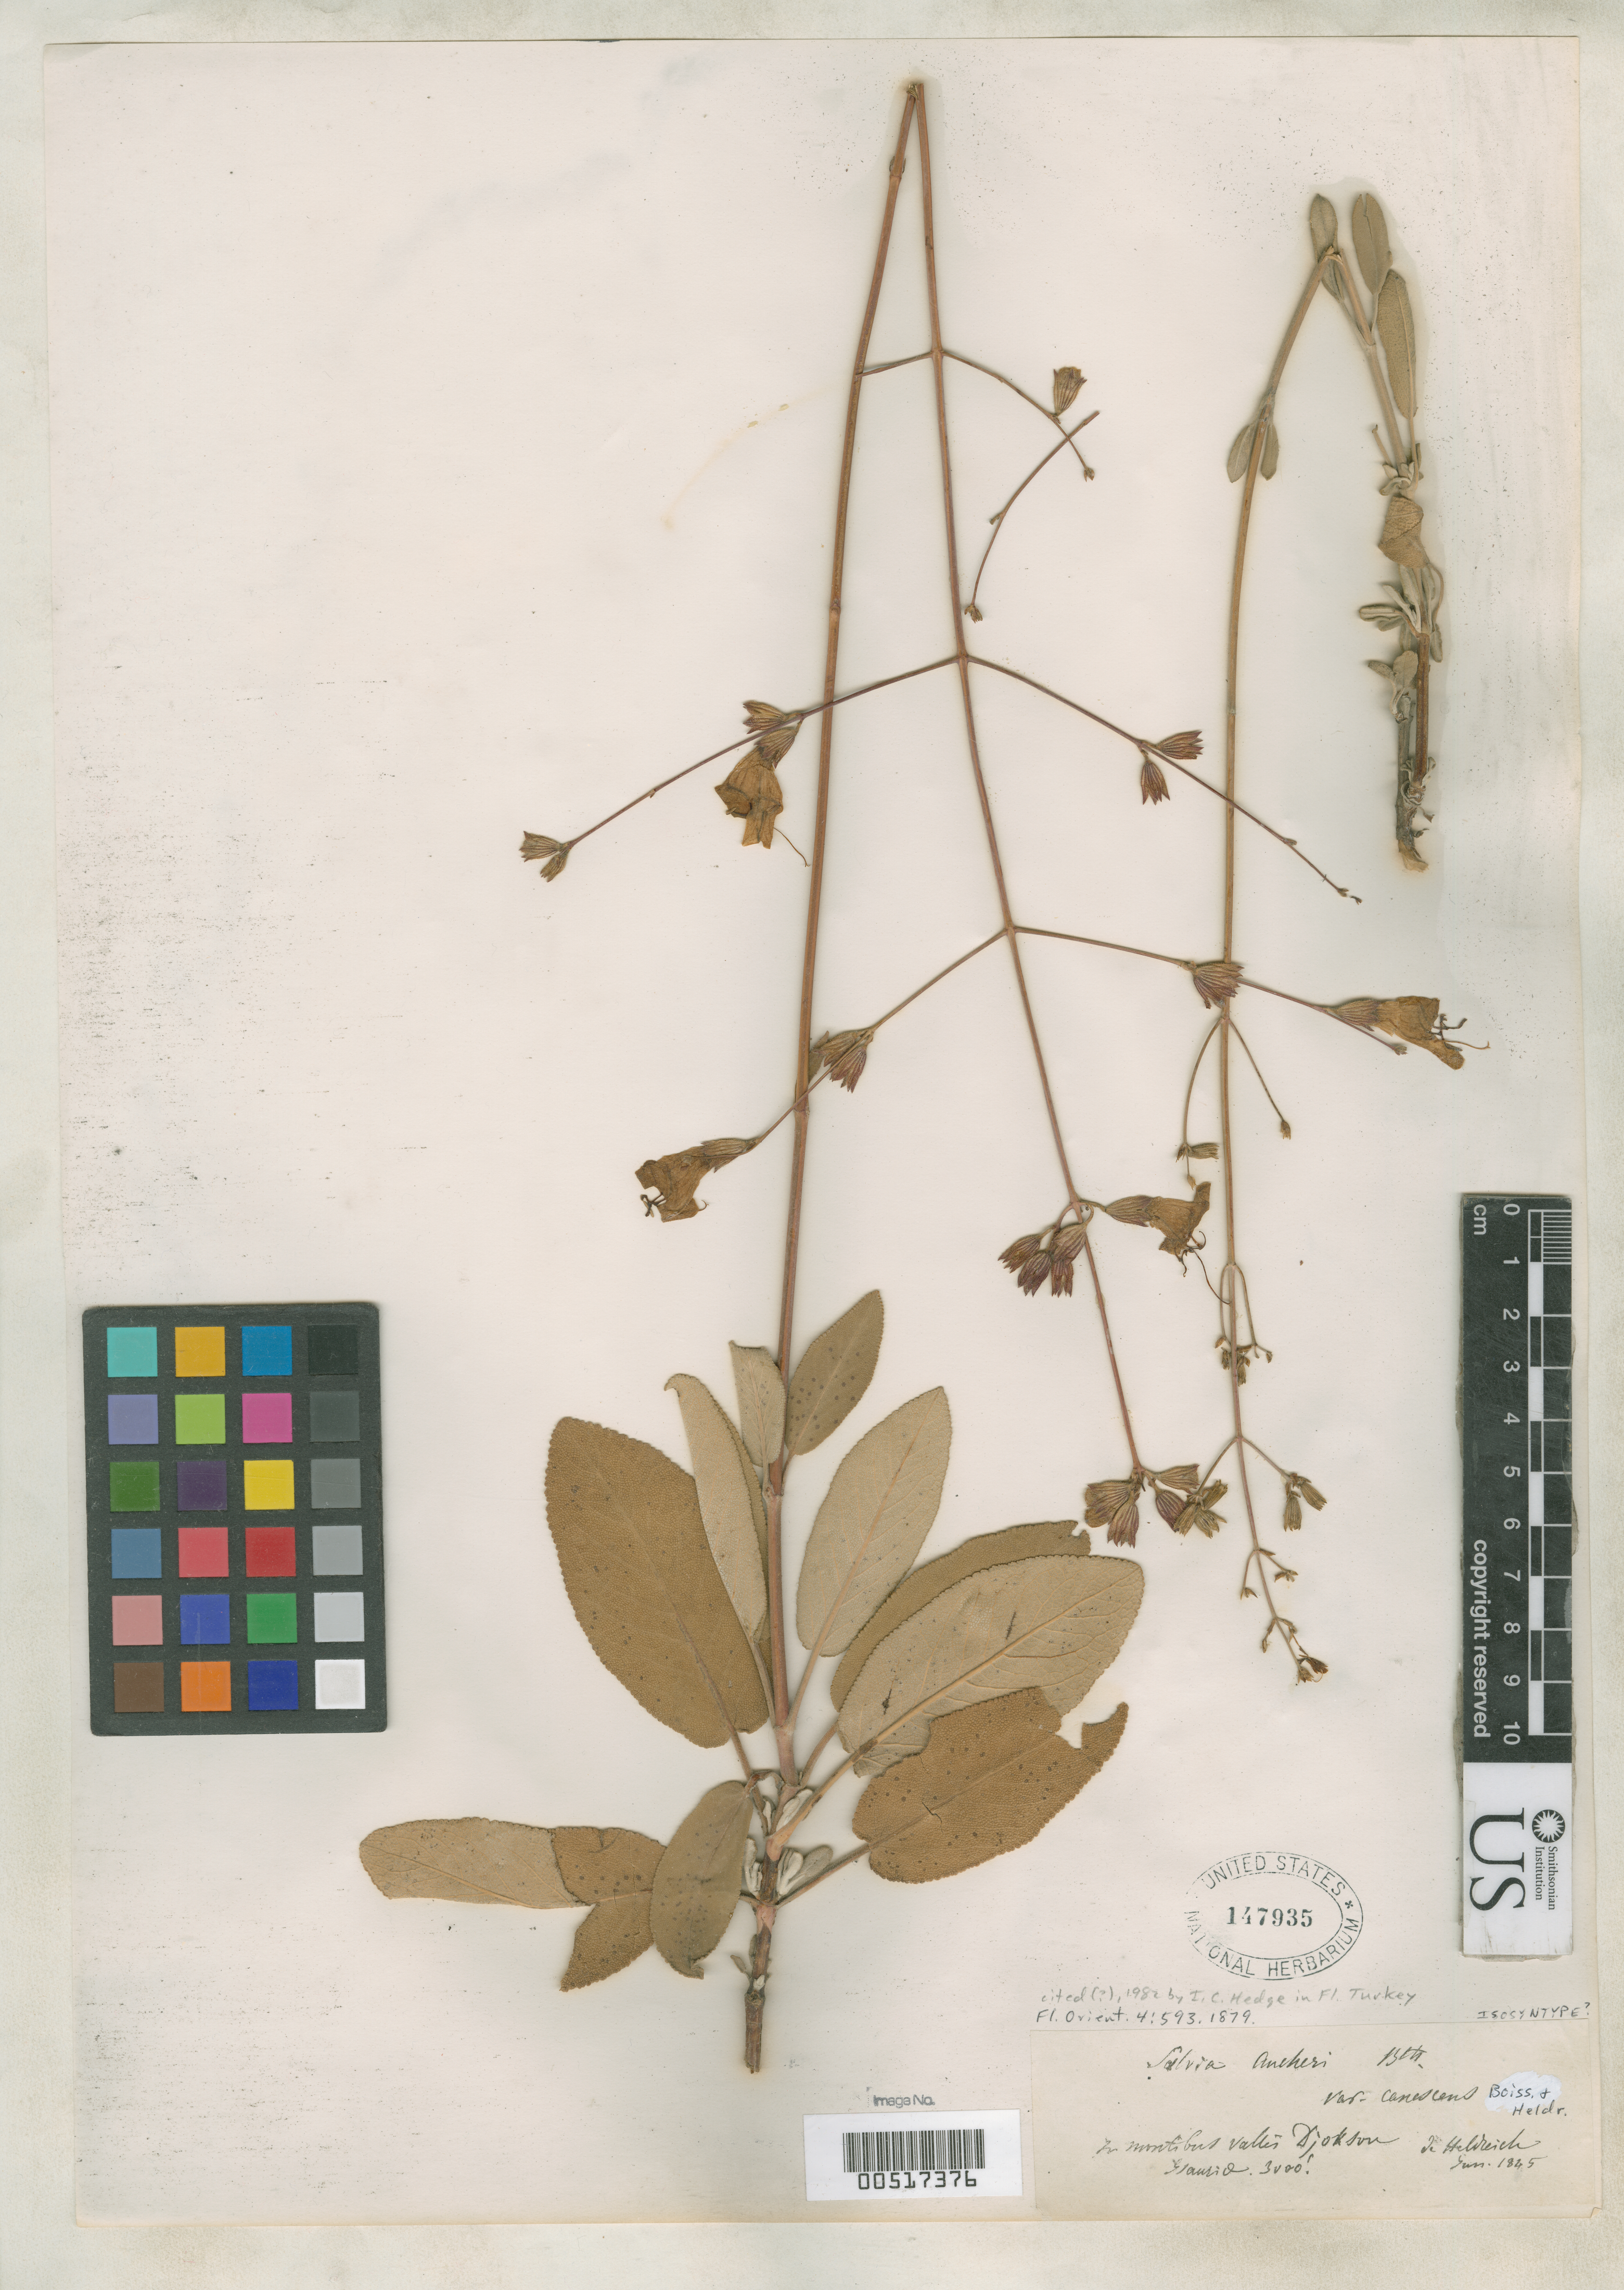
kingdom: Plantae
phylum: Tracheophyta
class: Magnoliopsida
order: Lamiales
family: Lamiaceae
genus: Salvia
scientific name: Salvia aucheri var. canescens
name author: Boiss. & Heldr. in Boiss.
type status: Possible Isosyntype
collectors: T. H. von Heldreich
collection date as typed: Jun 1845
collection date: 1845-06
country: Turkey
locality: In montibus Valles Djokson.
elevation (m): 914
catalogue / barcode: US 147935